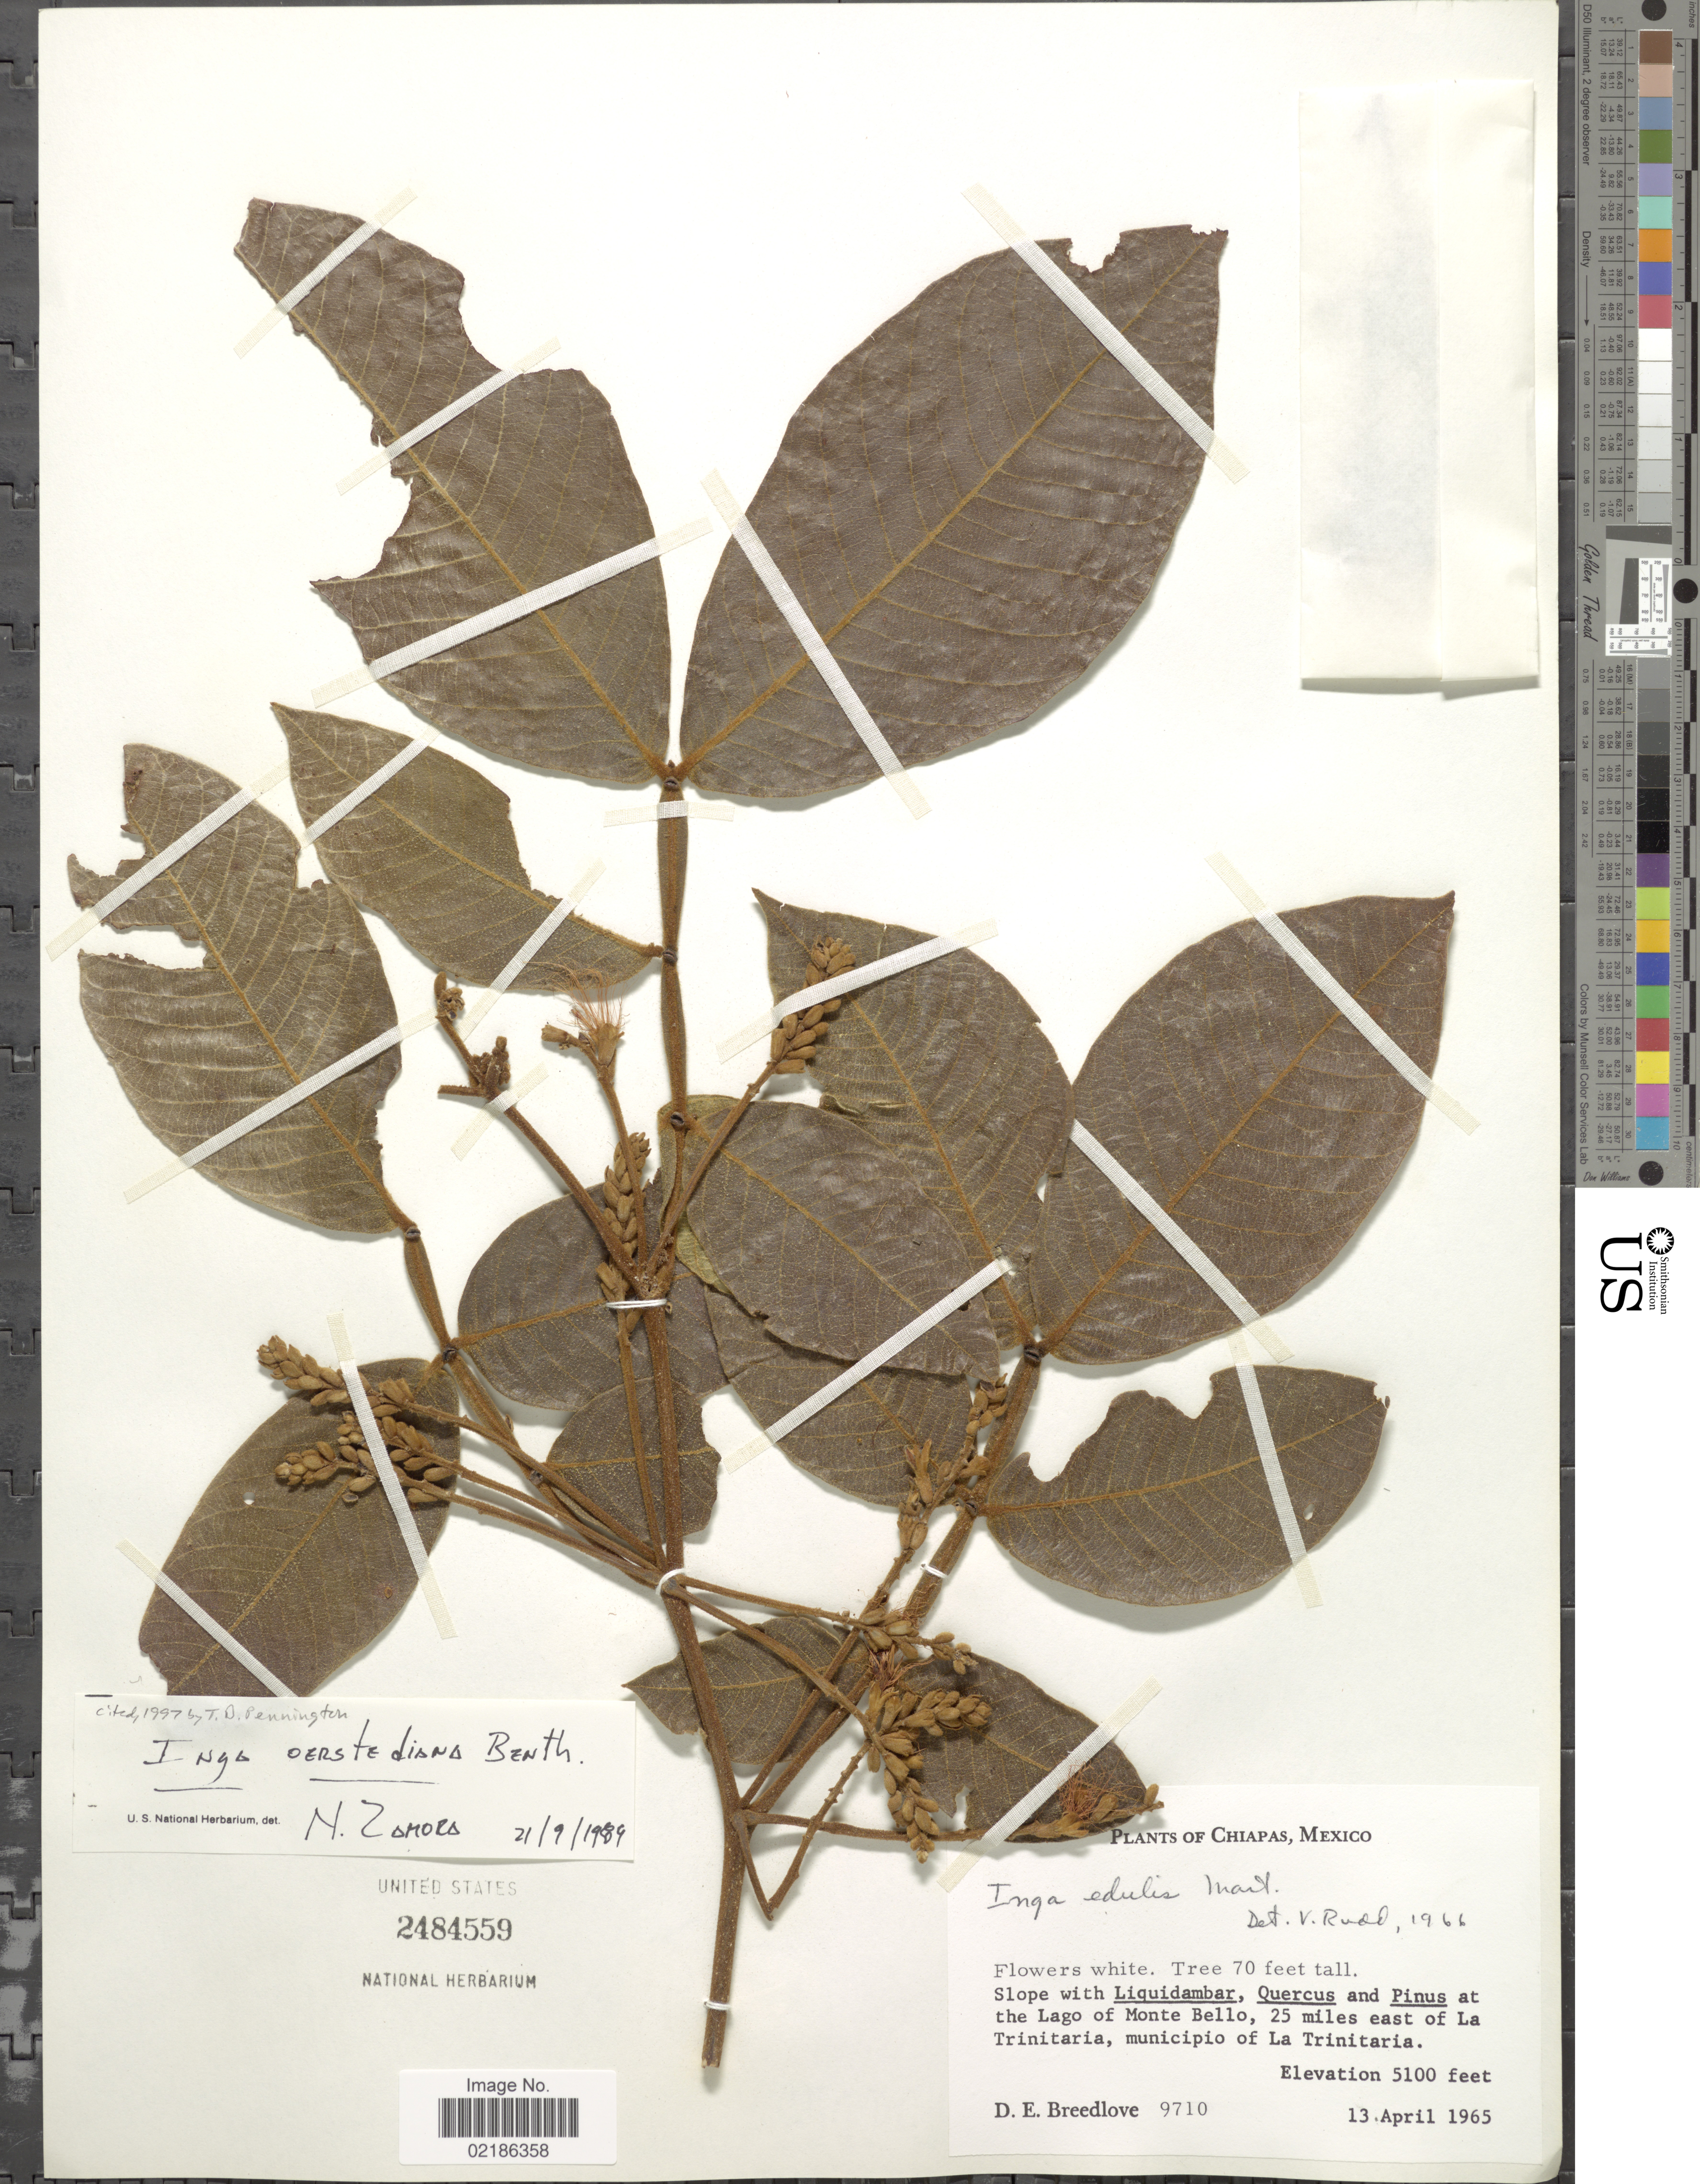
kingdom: Plantae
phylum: Tracheophyta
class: Magnoliopsida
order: Fabales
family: Fabaceae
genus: Inga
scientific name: Inga oerstediana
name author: Benth.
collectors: D. E. Breedlove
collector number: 9710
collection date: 1965-04-13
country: Mexico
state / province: Chiapas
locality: Lago of Monte Bello, 25 miles east of La Trinitaria, Municipio of La Trinitaria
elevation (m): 1554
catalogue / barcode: US 2484559